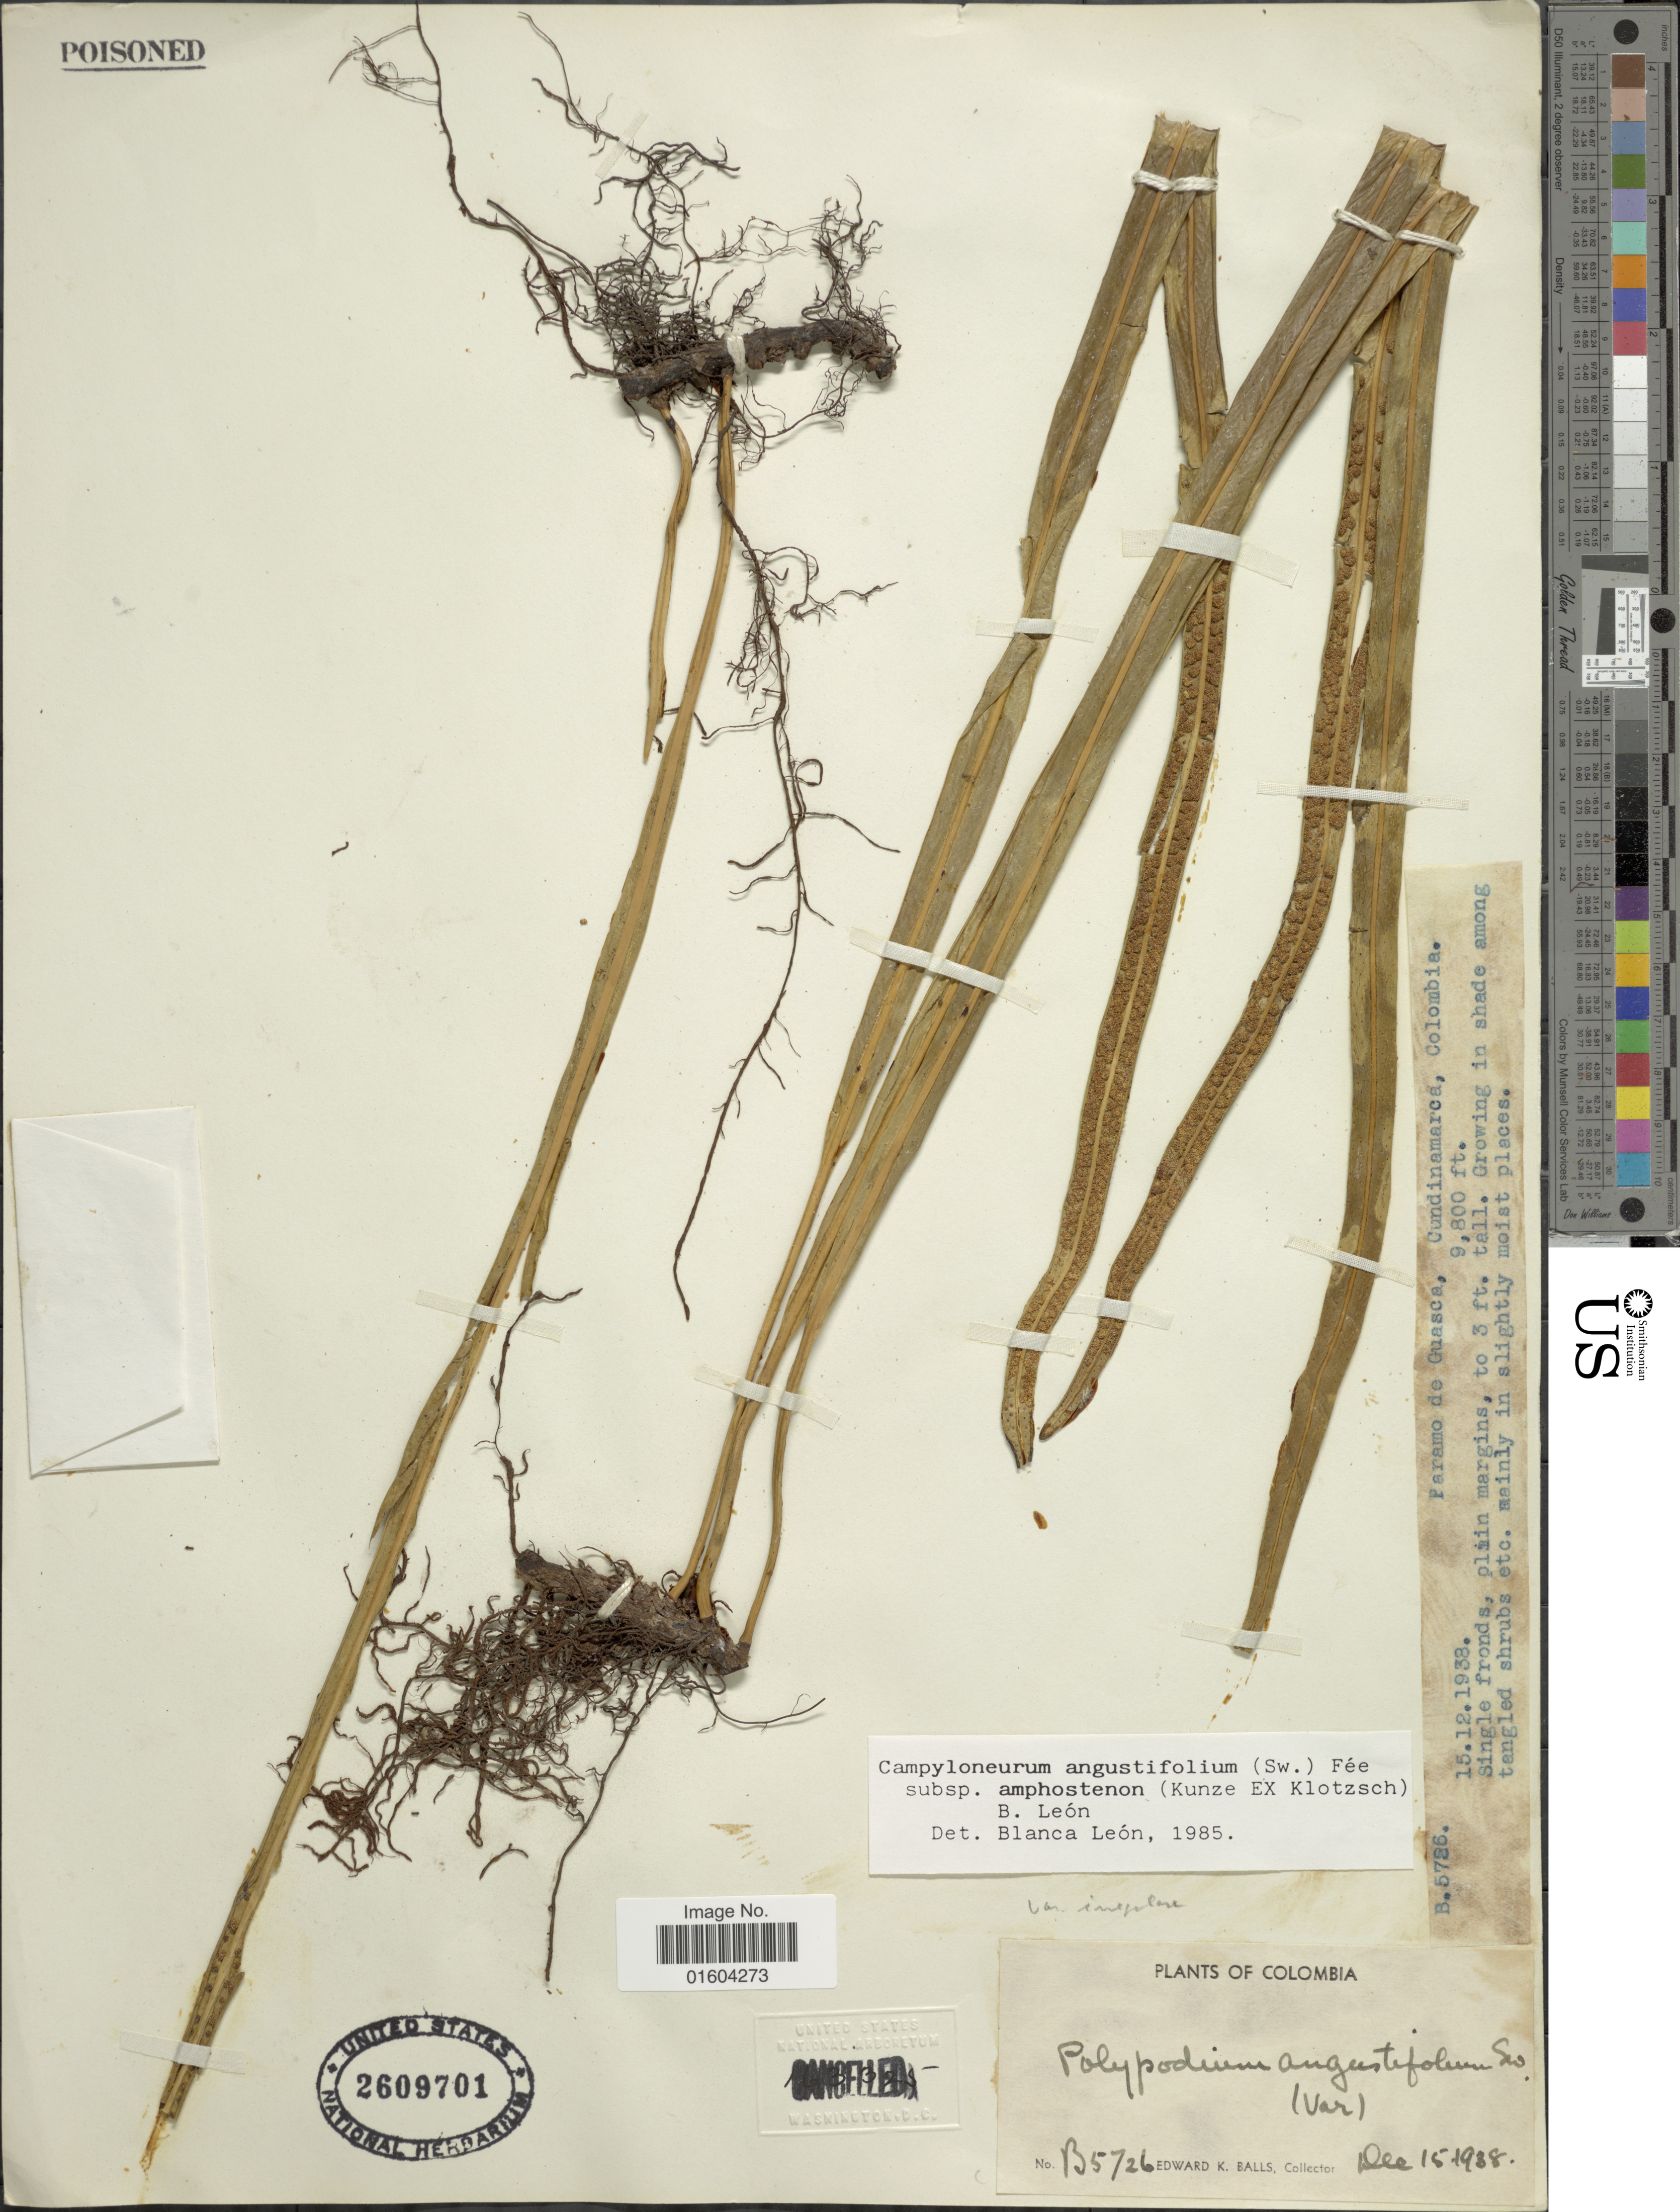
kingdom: Plantae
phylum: Tracheophyta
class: Polypodiopsida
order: Polypodiales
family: Polypodiaceae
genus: Campyloneurum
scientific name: Campyloneurum densifolium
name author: (Hieron.) Lellinger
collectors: E. K. Balls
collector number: B5726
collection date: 1938-12-15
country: Colombia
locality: Colombia.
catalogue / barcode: US 20609701